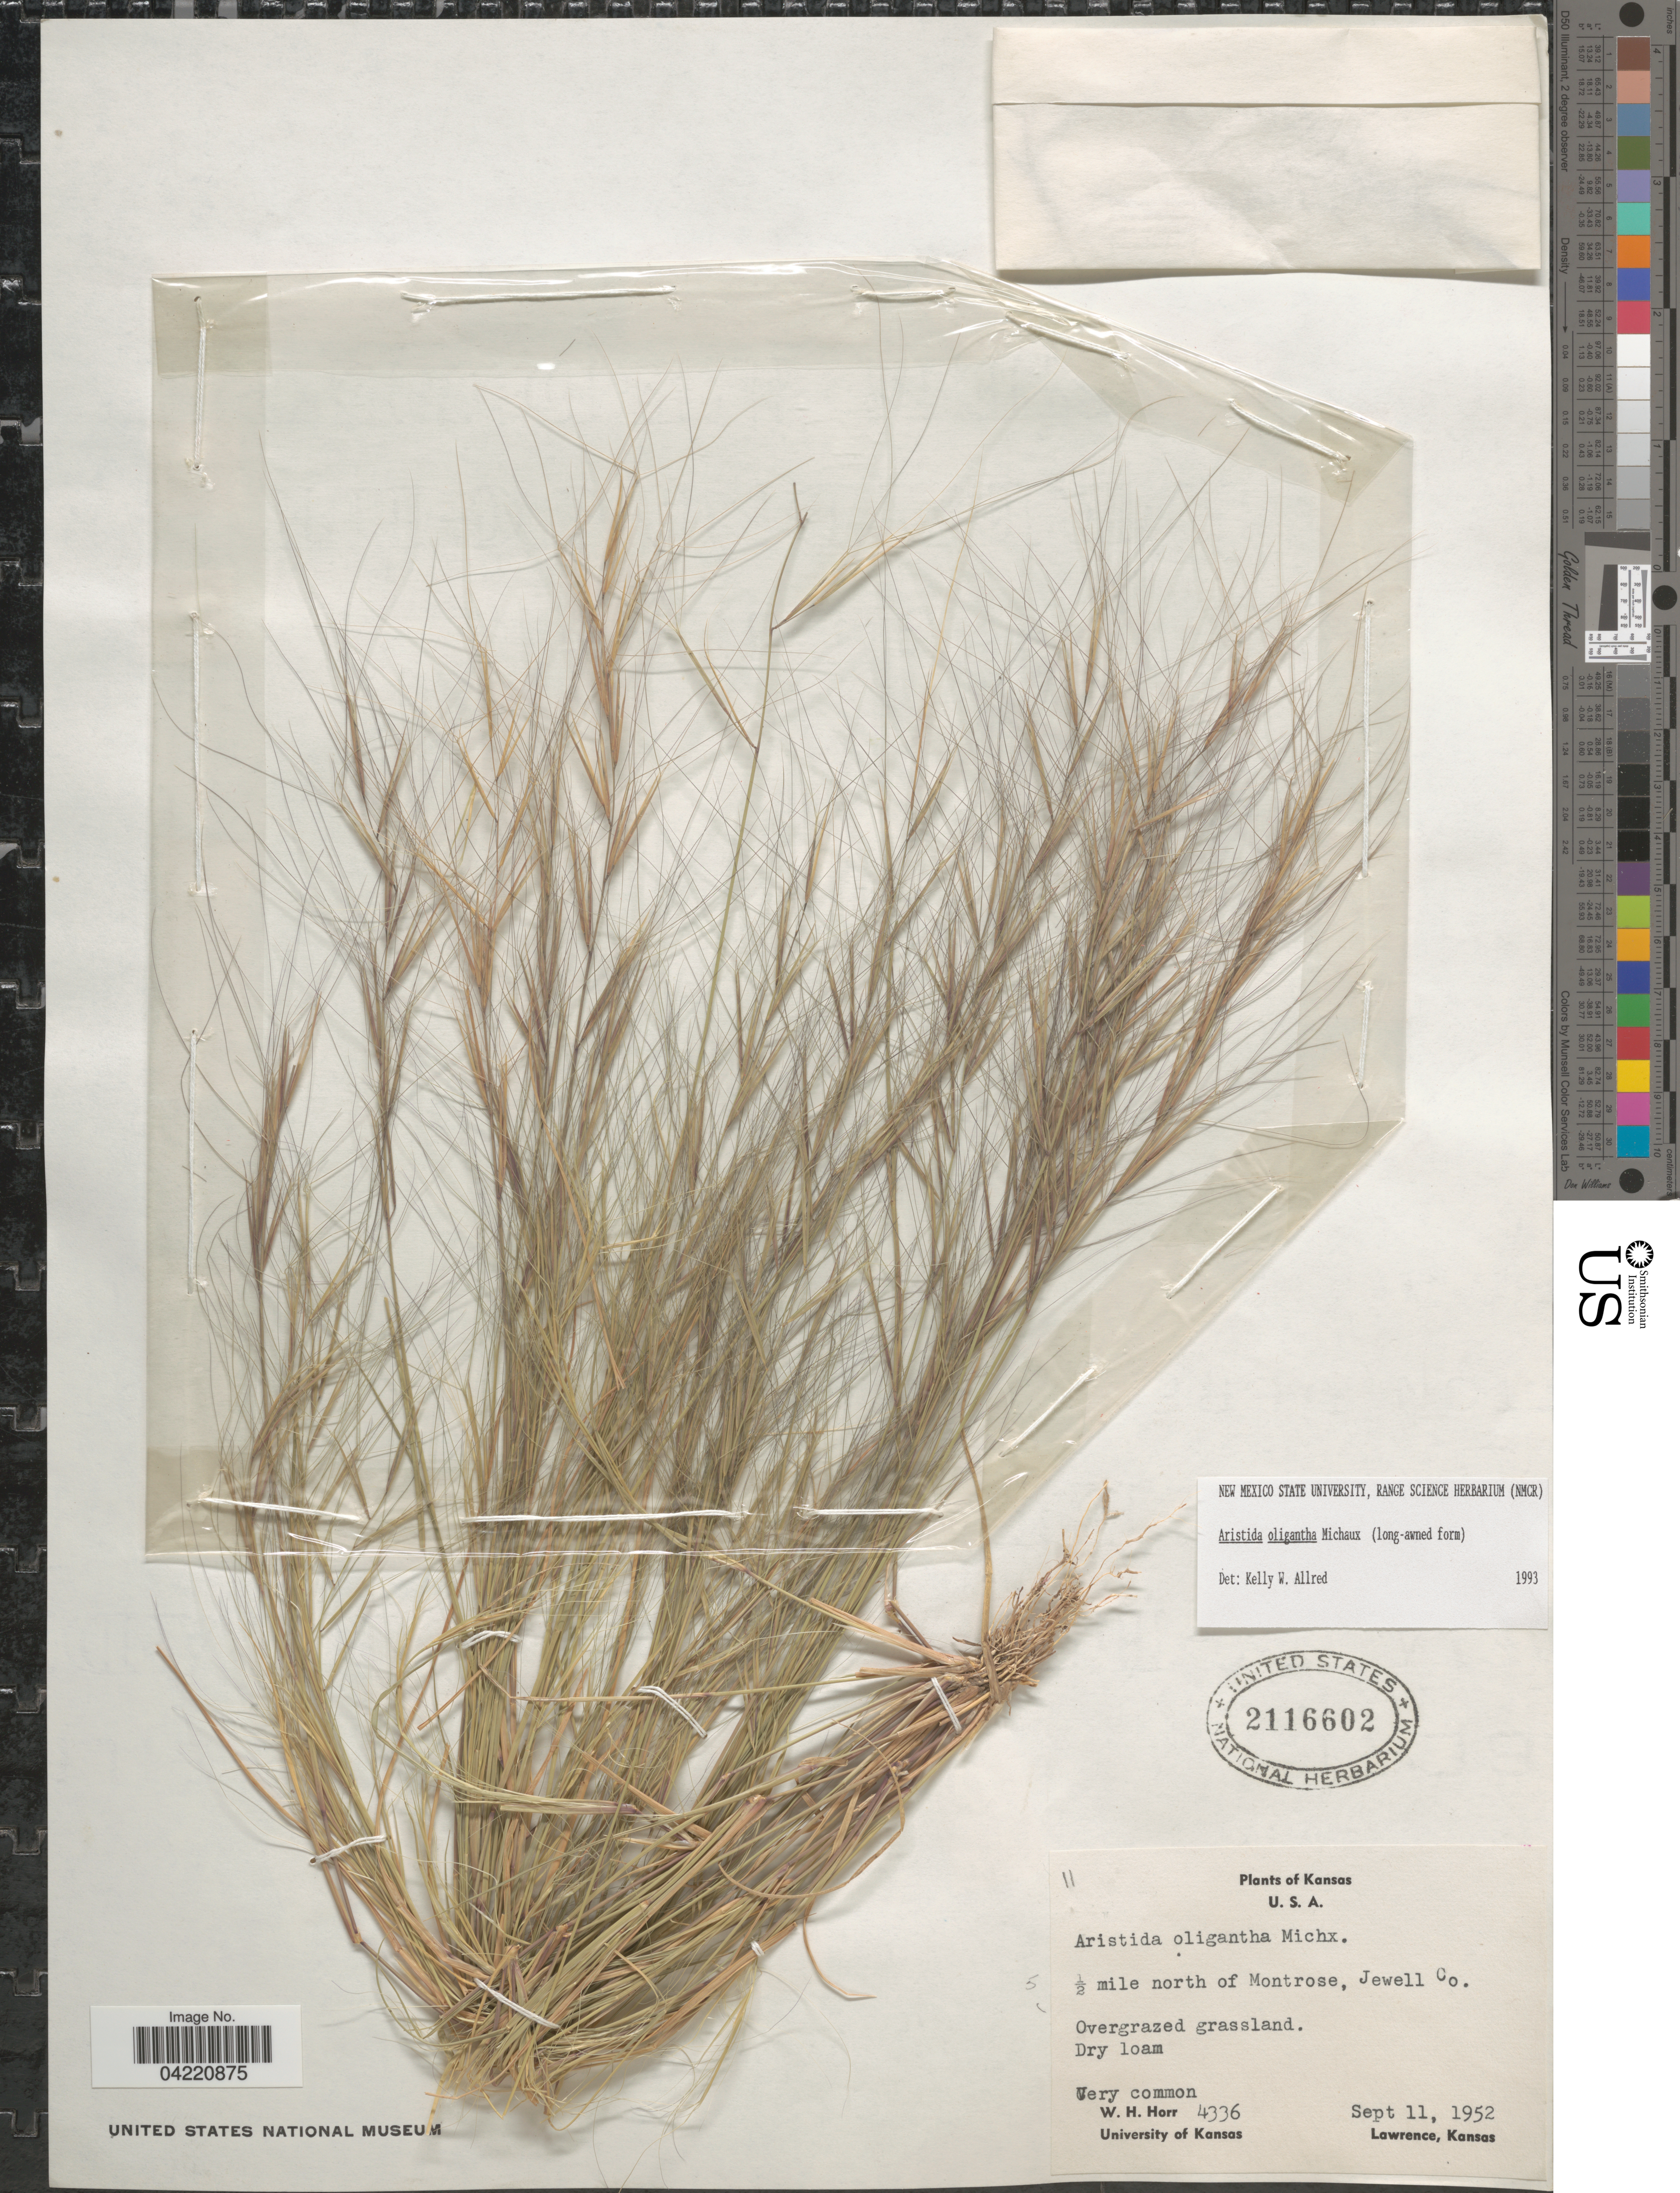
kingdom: Plantae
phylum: Tracheophyta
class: Liliopsida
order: Poales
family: Poaceae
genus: Aristida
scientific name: Aristida oligantha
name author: Michx.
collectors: W. H. Horr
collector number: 4336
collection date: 1952-09-11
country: United States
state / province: Kansas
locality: ½ mile north of Montrose, Jewell Co.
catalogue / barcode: US 2116602